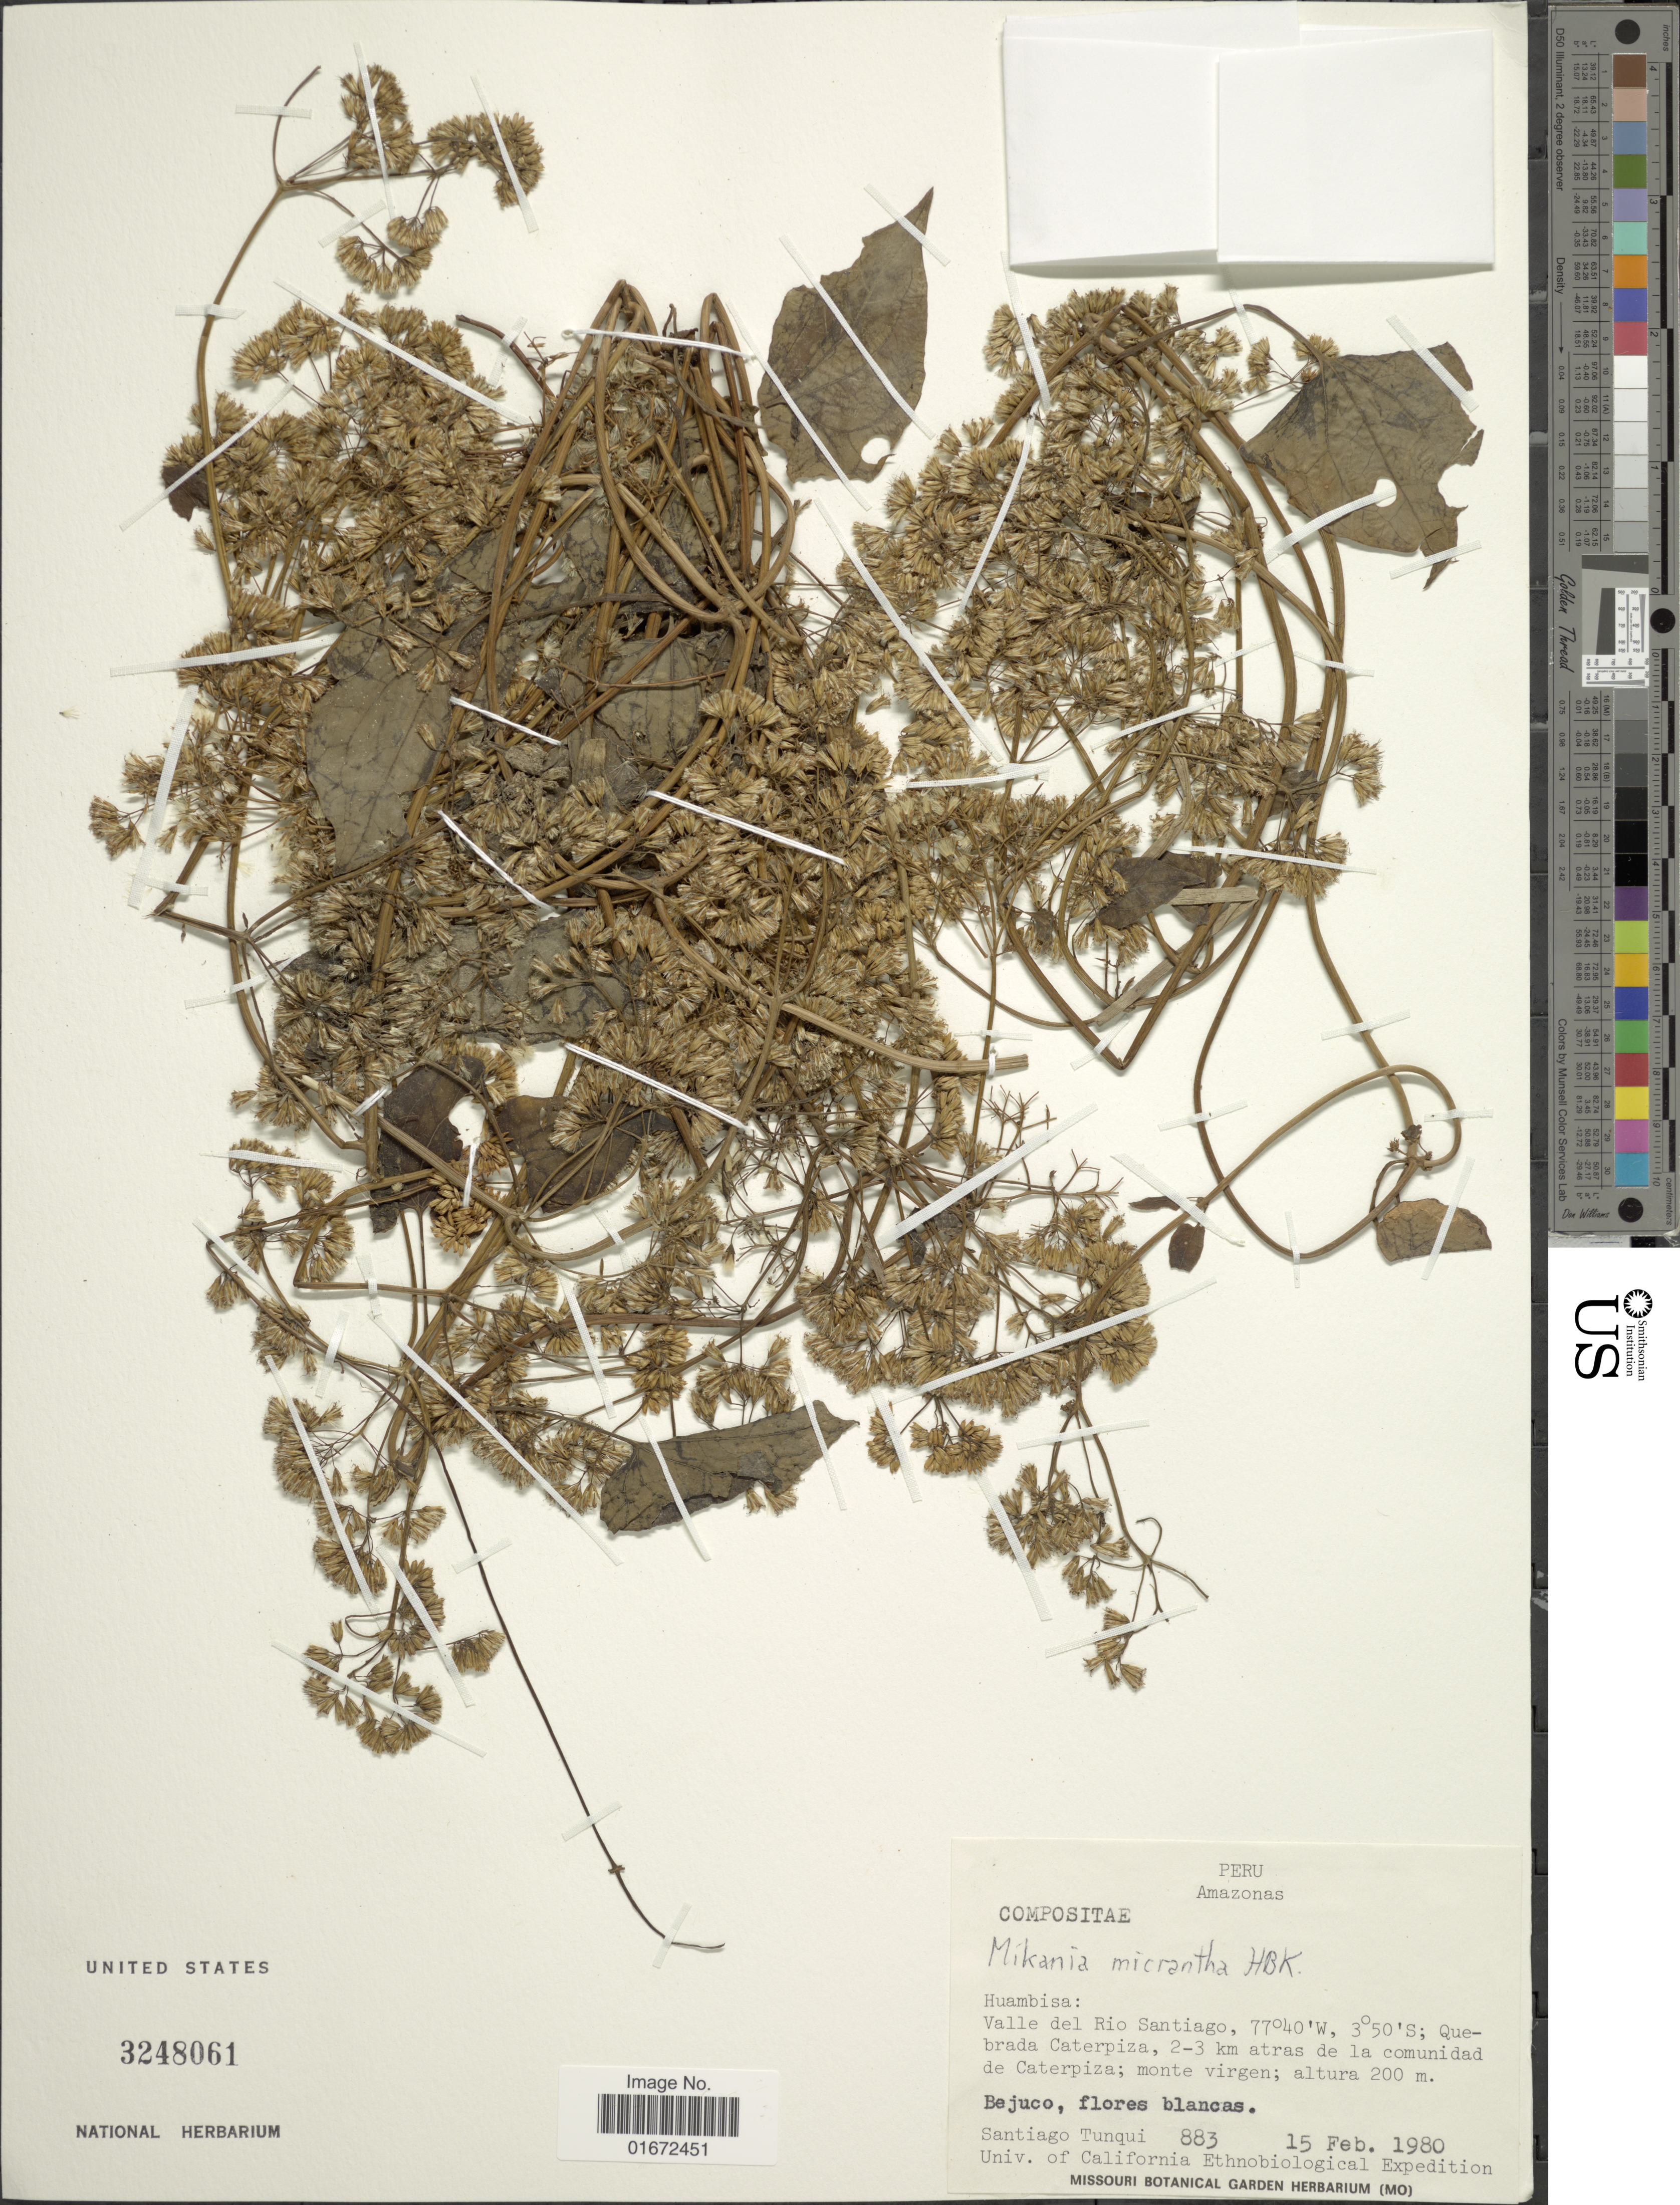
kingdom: Plantae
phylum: Tracheophyta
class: Magnoliopsida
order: Asterales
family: Asteraceae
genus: Mikania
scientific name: Mikania micrantha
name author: Kunth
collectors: S. Tunqui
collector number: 883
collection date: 1980-02-15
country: Peru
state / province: Amazonas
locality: Huambisa: Valle del Rio Santiago; Quebrada Caterpiza, 2-3 km atras de la comunidad de Caterpiza; monte virgen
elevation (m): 200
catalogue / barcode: US 3248061